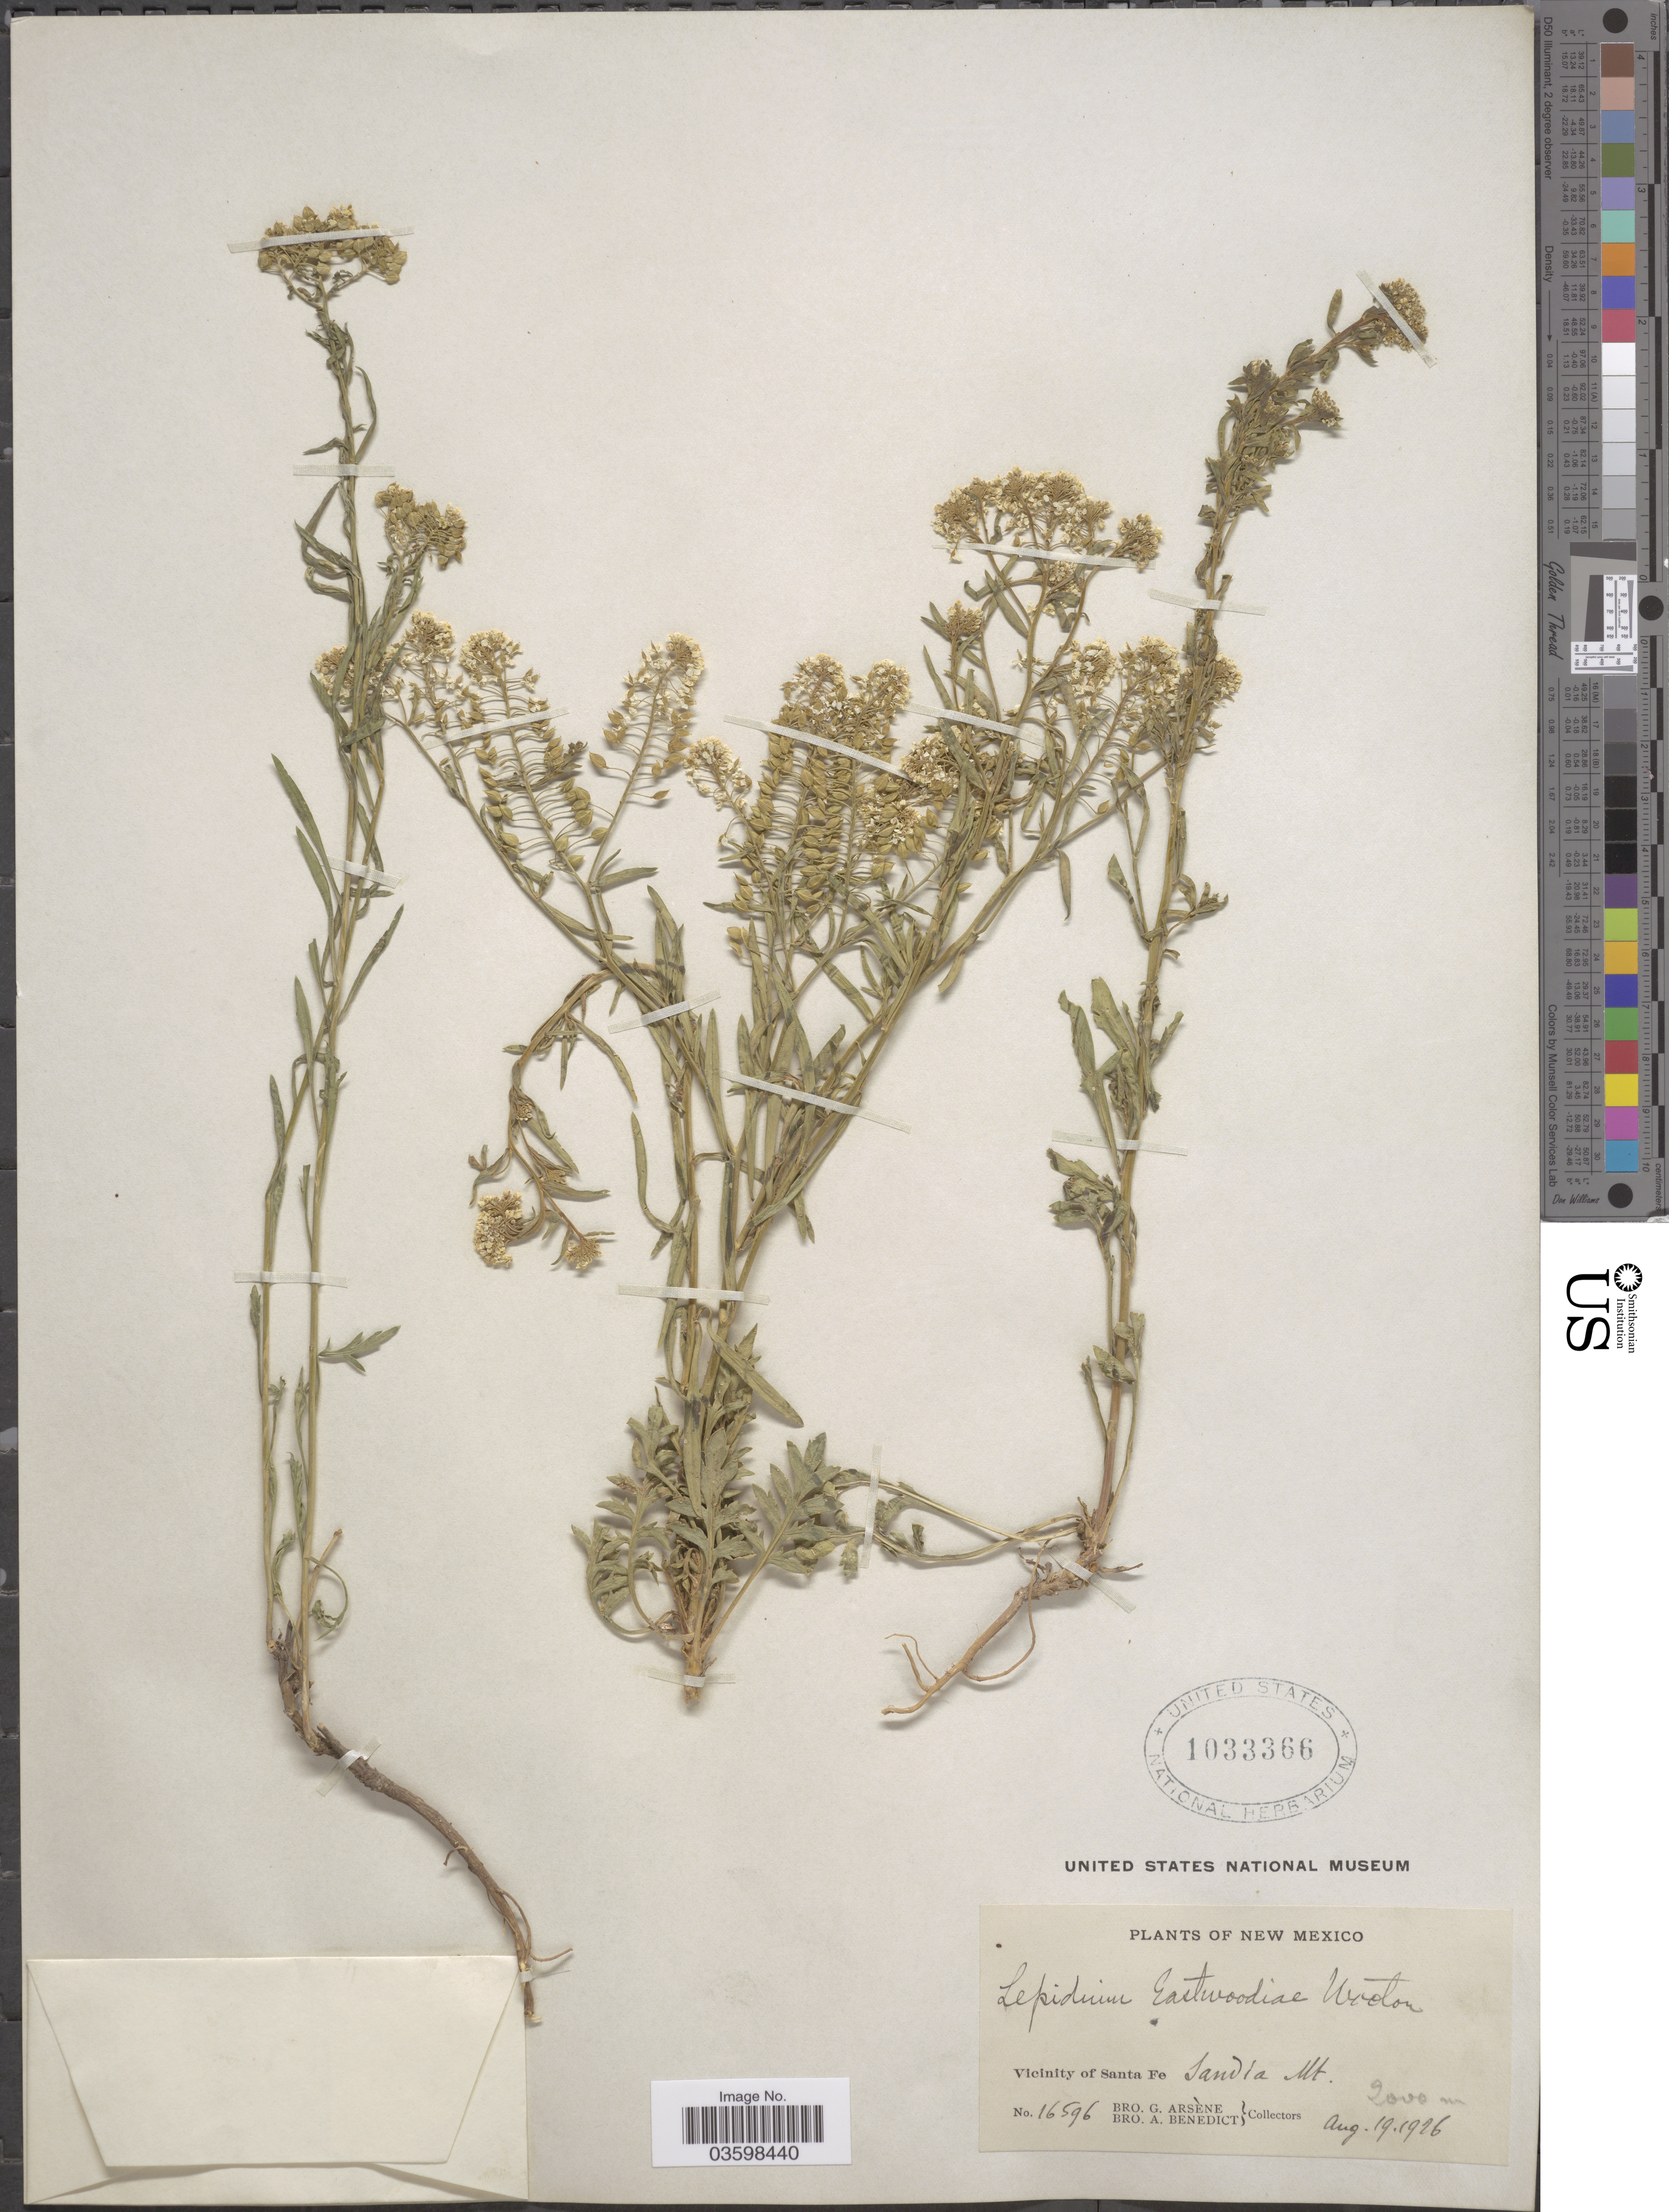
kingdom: Plantae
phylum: Tracheophyta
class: Magnoliopsida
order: Brassicales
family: Brassicaceae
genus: Lepidium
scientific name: Lepidium eastwoodiae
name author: Wooton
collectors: Bro. G. Arsène & Bro. A. Benedict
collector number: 16596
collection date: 1926-08-19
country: United States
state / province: New Mexico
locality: Vicinity of Santa Fe. Sandia Mt.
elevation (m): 2000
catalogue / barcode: US 1033366